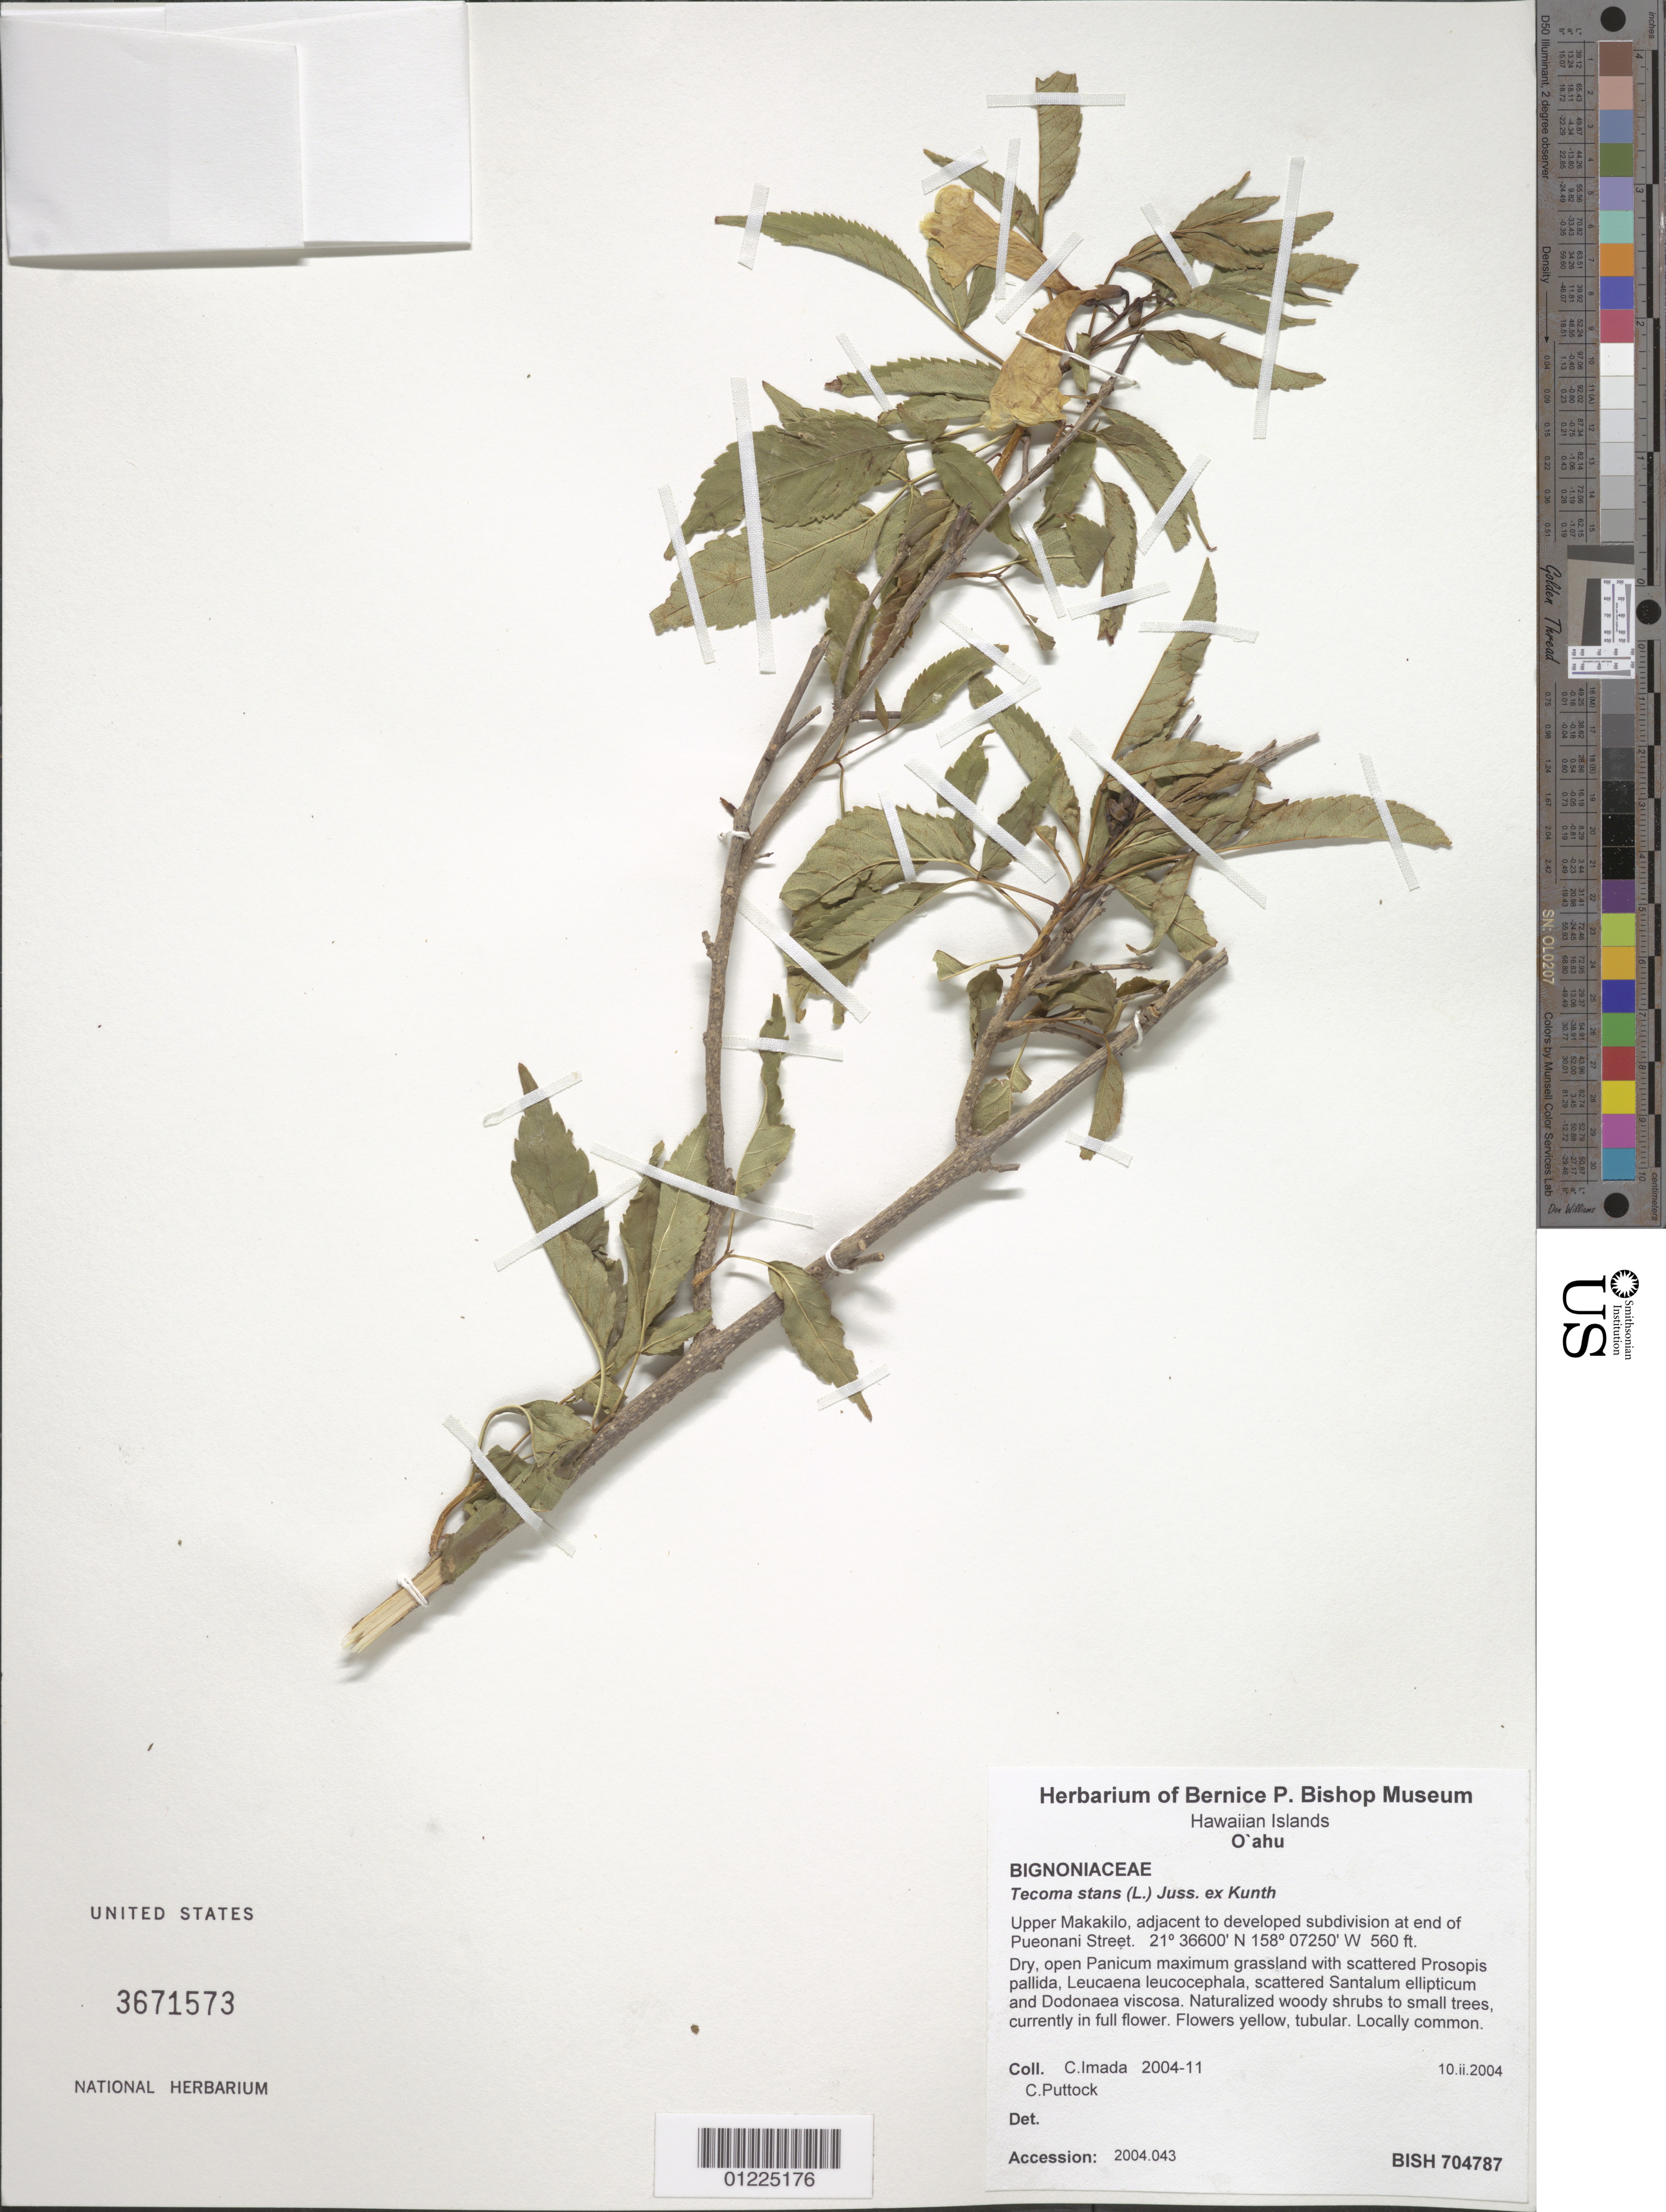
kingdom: Plantae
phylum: Tracheophyta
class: Magnoliopsida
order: Lamiales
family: Bignoniaceae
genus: Tecoma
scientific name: Tecoma stans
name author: (L.) Juss. ex Kunth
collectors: C. Imada & C. Puttock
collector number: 2004-11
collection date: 2004-02-10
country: United States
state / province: Hawaii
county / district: Honolulu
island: Oahu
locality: Upper Makakilo, adjacent to developed subdivision at end of Pueonani Street.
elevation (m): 171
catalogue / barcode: US 3671574